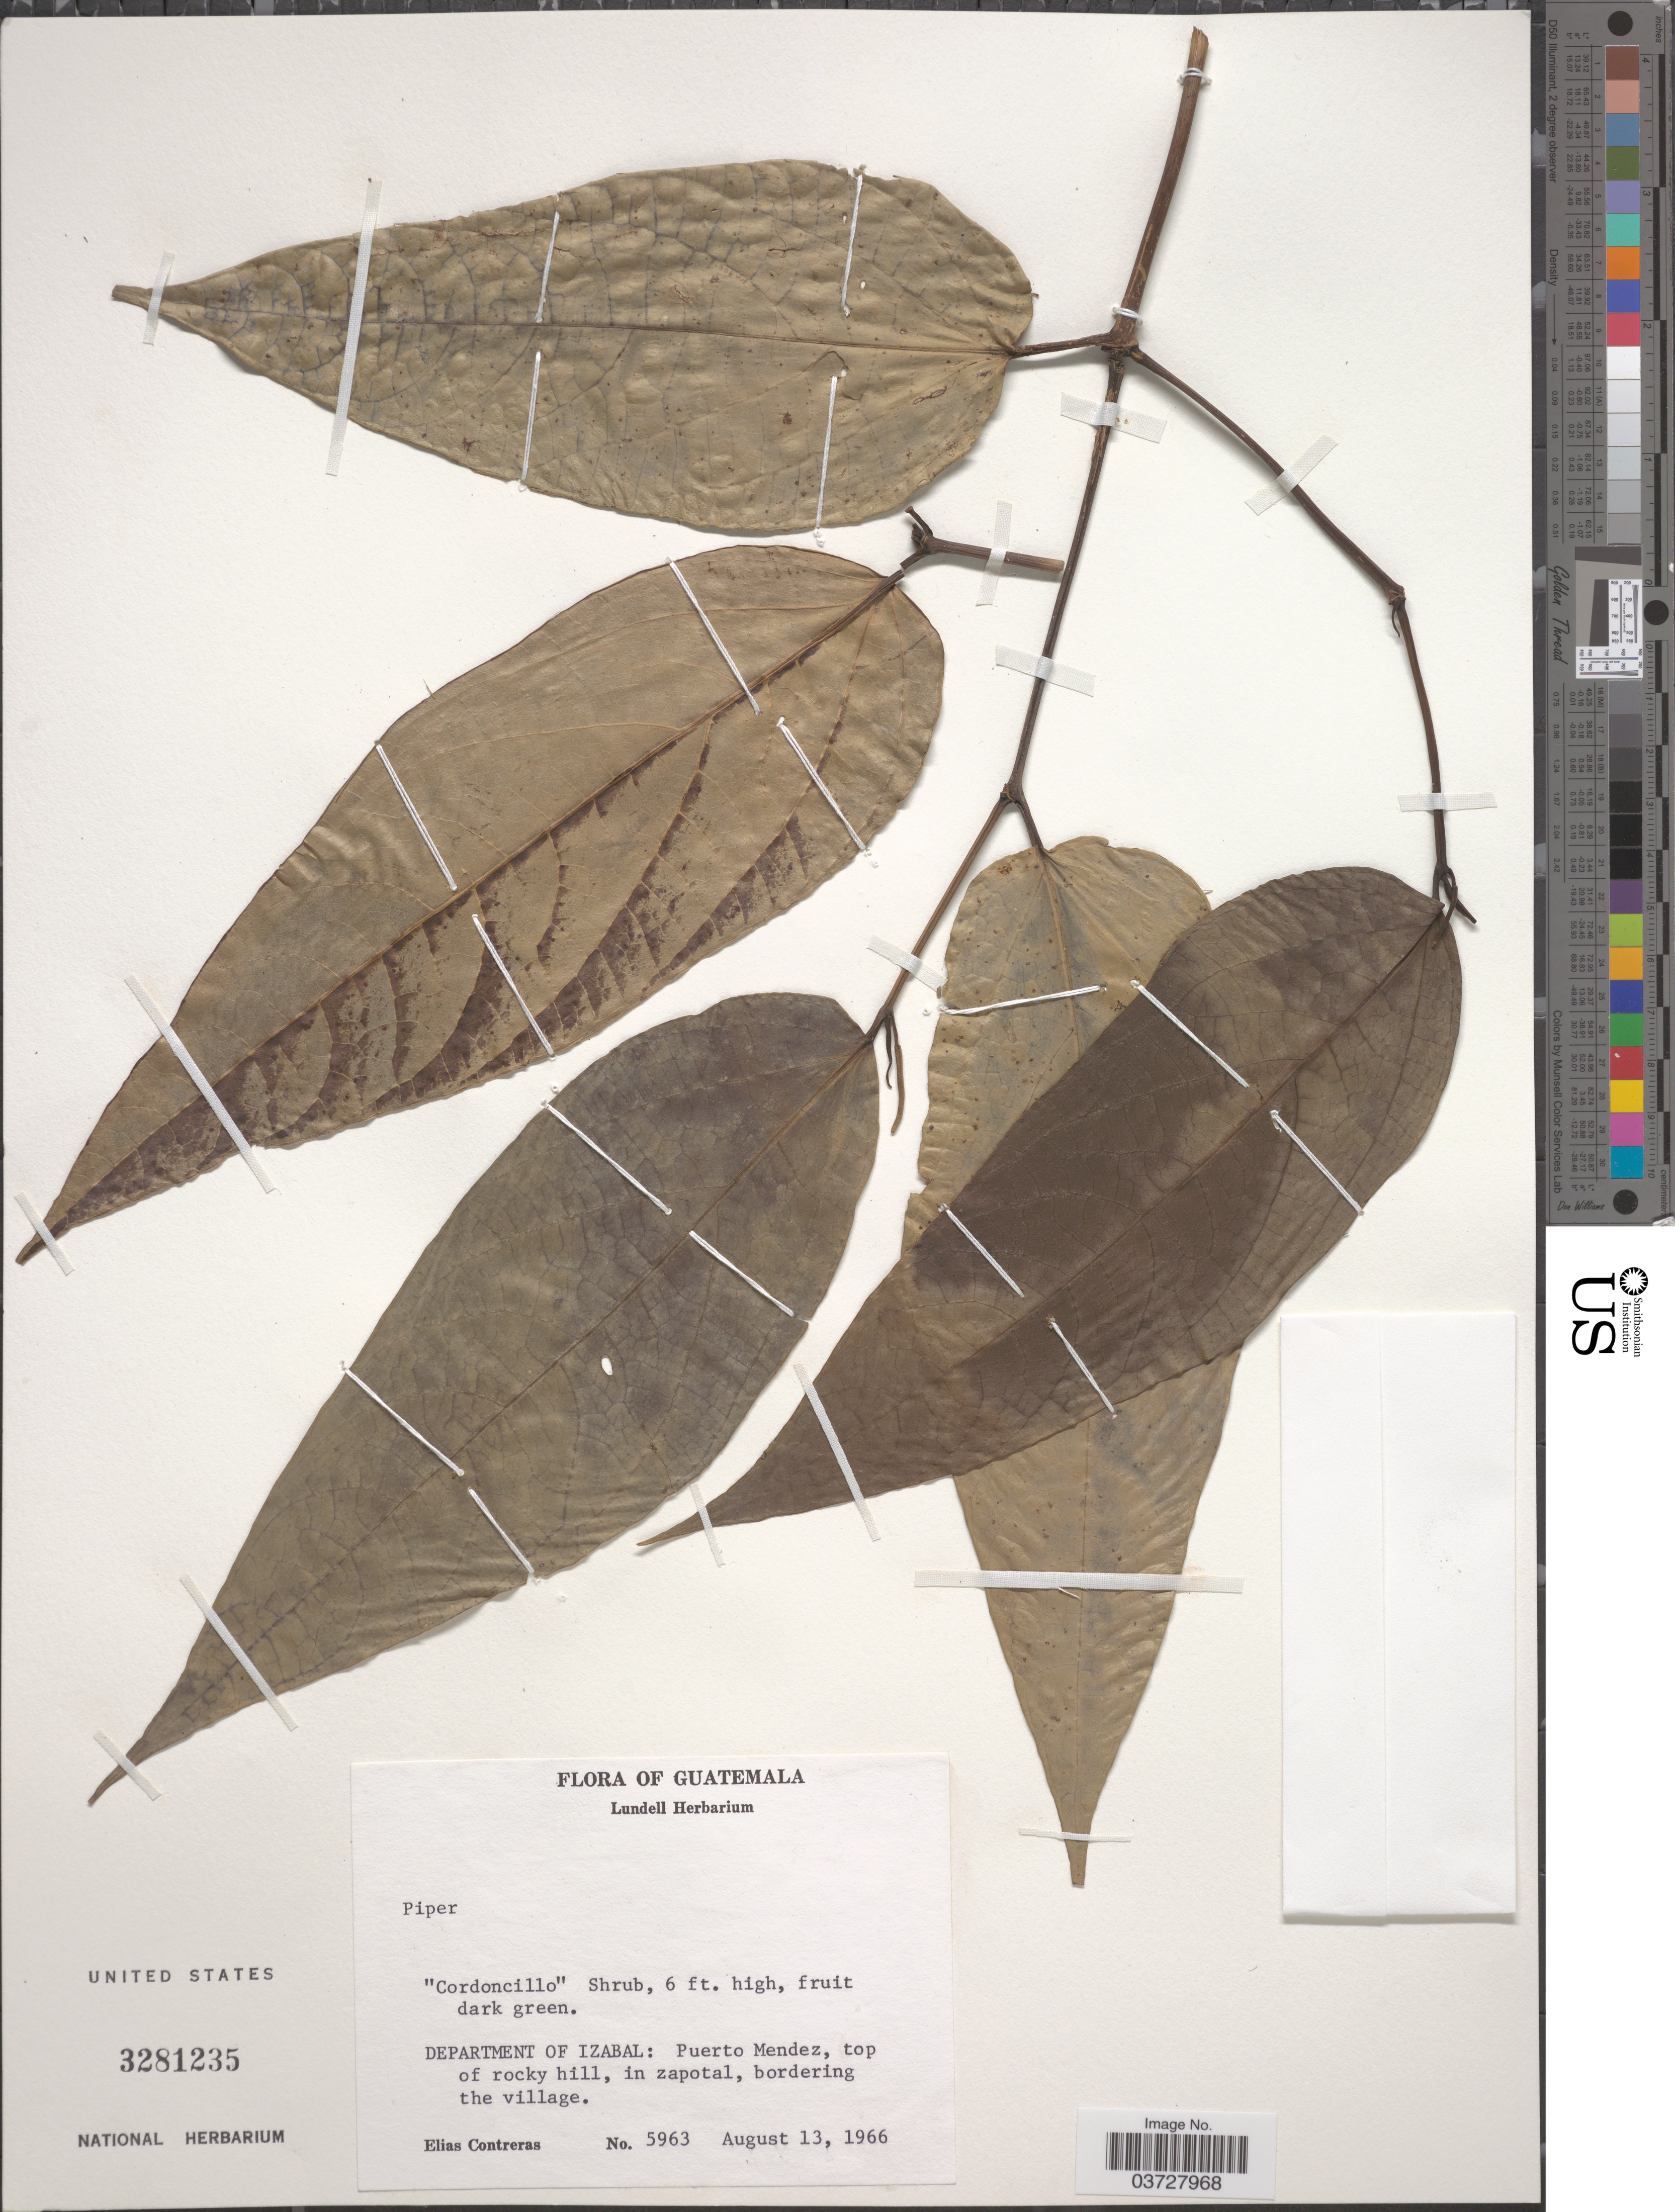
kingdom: Plantae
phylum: Tracheophyta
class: Magnoliopsida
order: Piperales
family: Piperaceae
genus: Piper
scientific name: Piper sp.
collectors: E. Contreras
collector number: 5963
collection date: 1966-08-13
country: Guatemala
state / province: Izabal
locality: Department of Izabal: Puerto Mendez, top of rocky hill, in zapotal, bordering the village.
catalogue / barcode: US 3281235